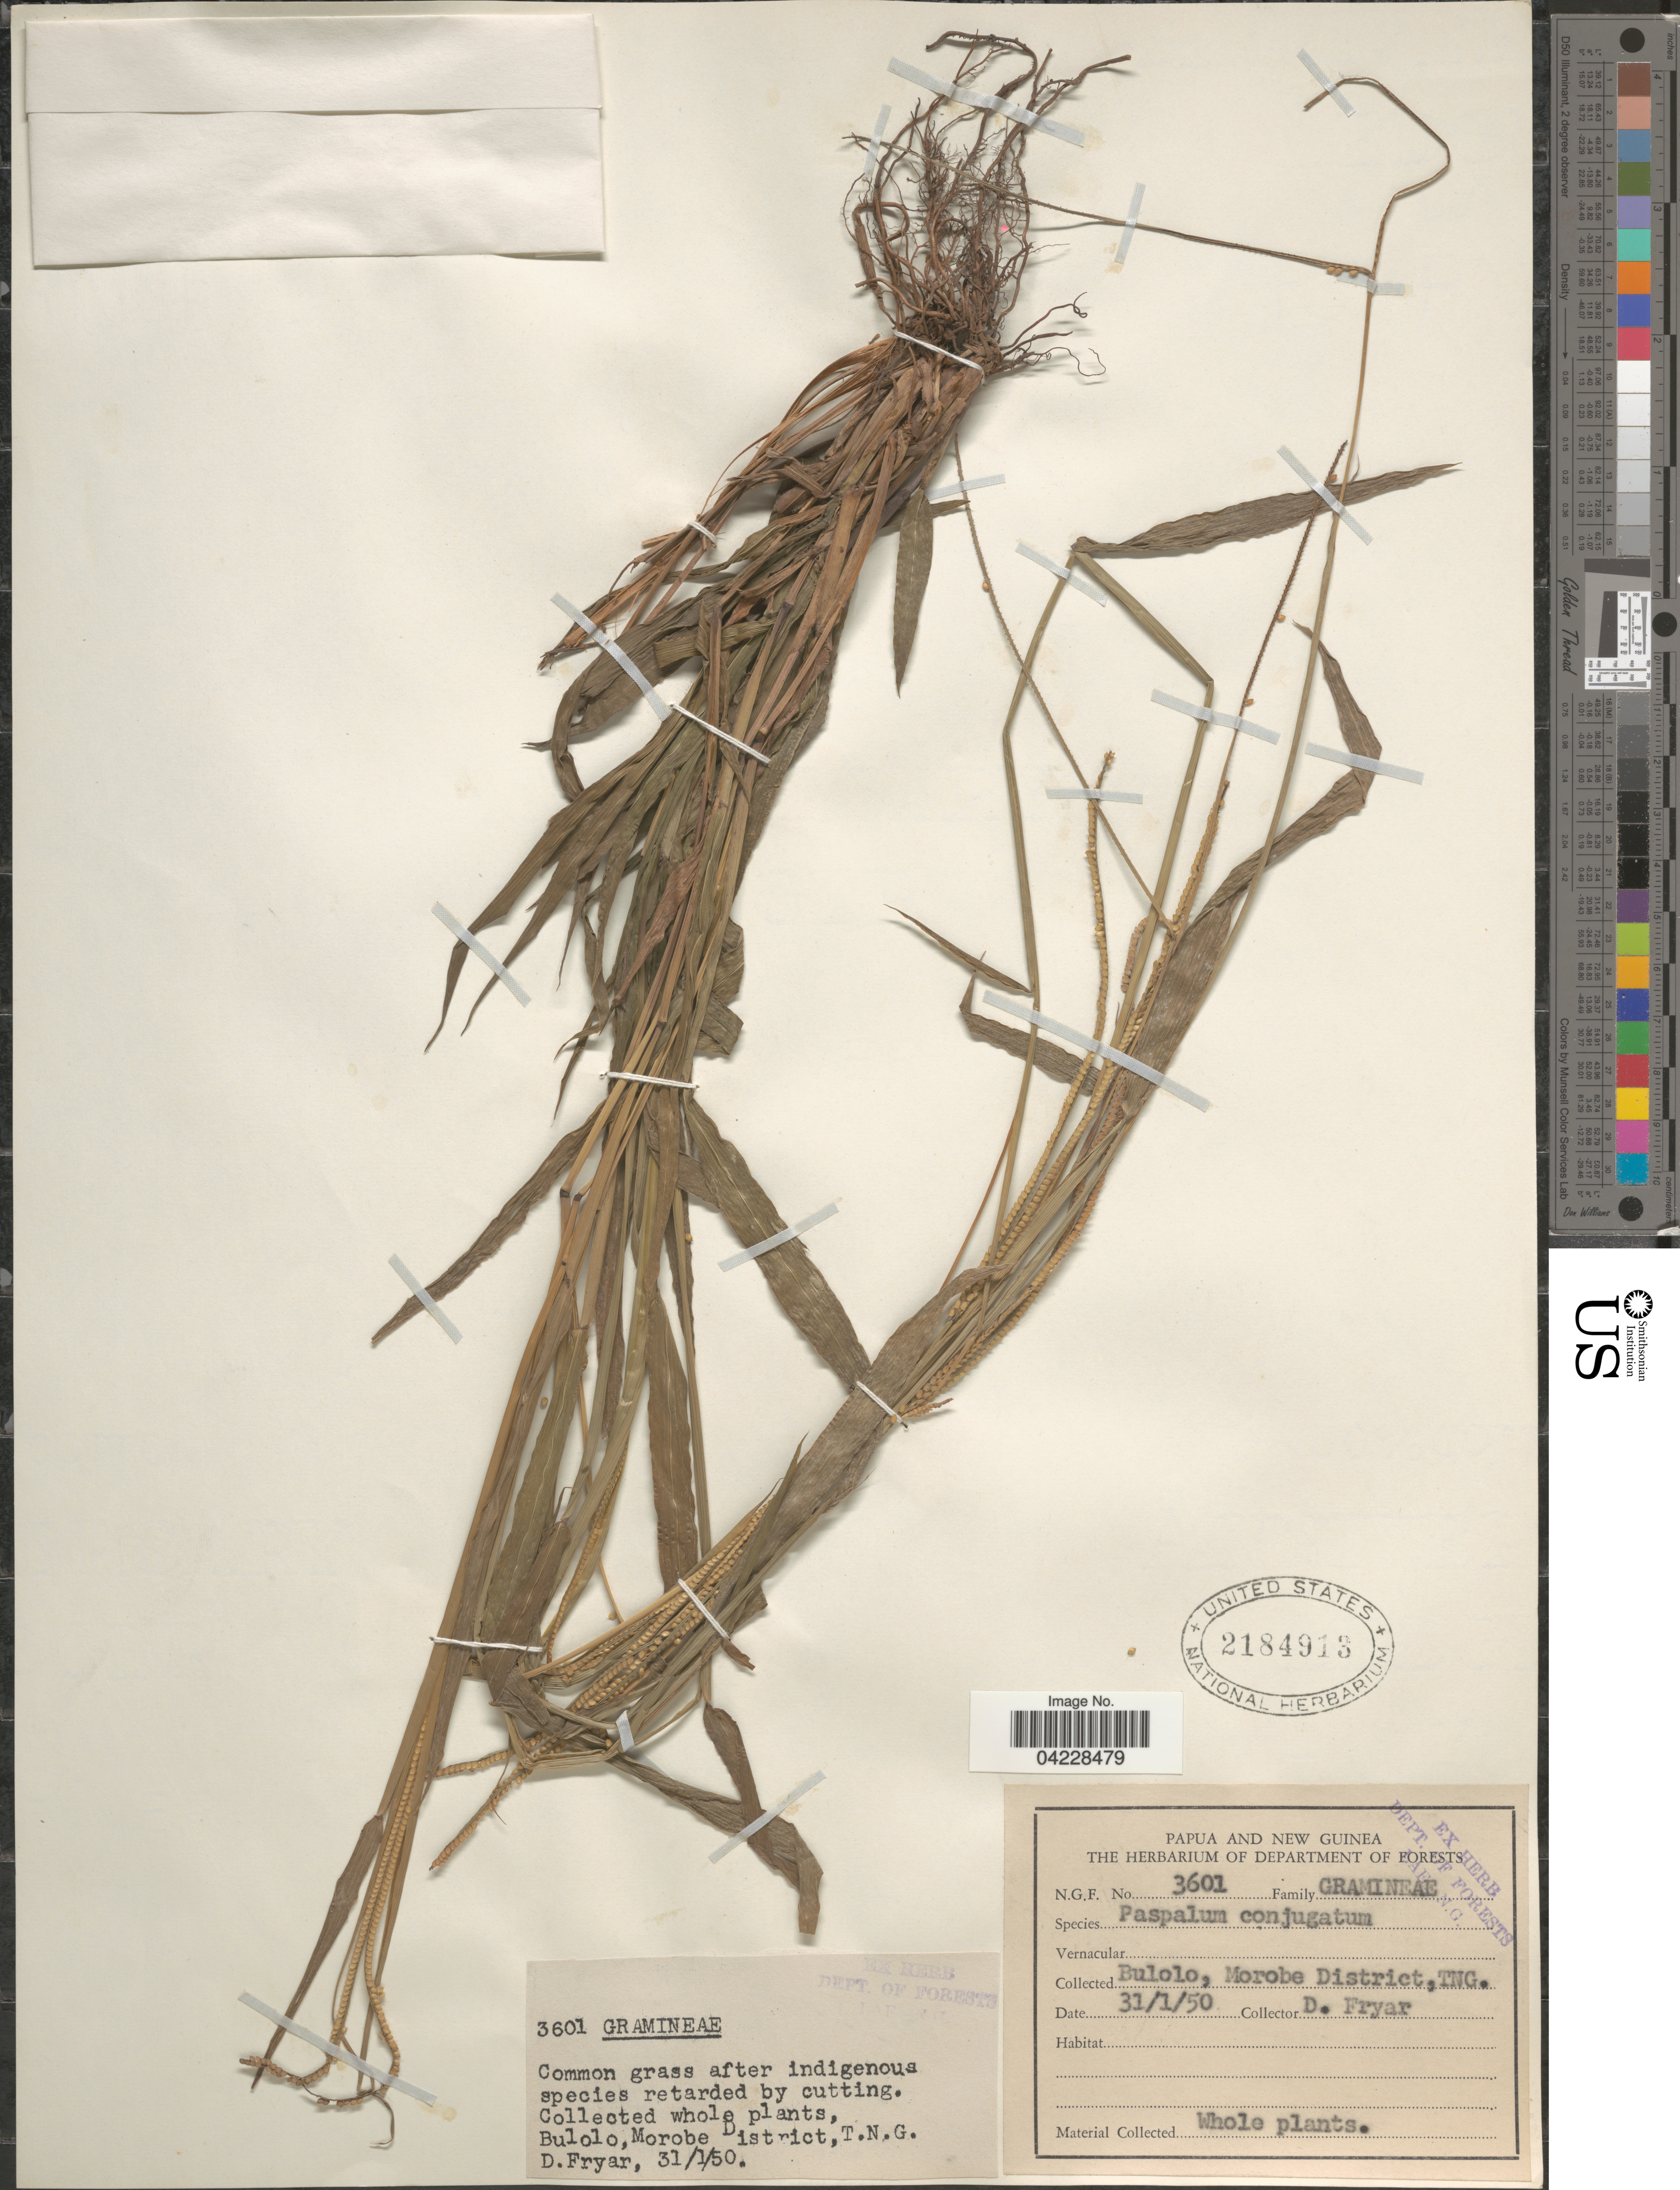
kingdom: Plantae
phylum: Tracheophyta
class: Liliopsida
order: Poales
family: Poaceae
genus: Paspalum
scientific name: Paspalum conjugatum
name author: P.J. Bergius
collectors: D. Fryar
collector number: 3601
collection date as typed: Transcribed d/m/y: 31/1/50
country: Papua New Guinea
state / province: Morobe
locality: Bulolo, Morobe District,T.N.G.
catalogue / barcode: US 2184913